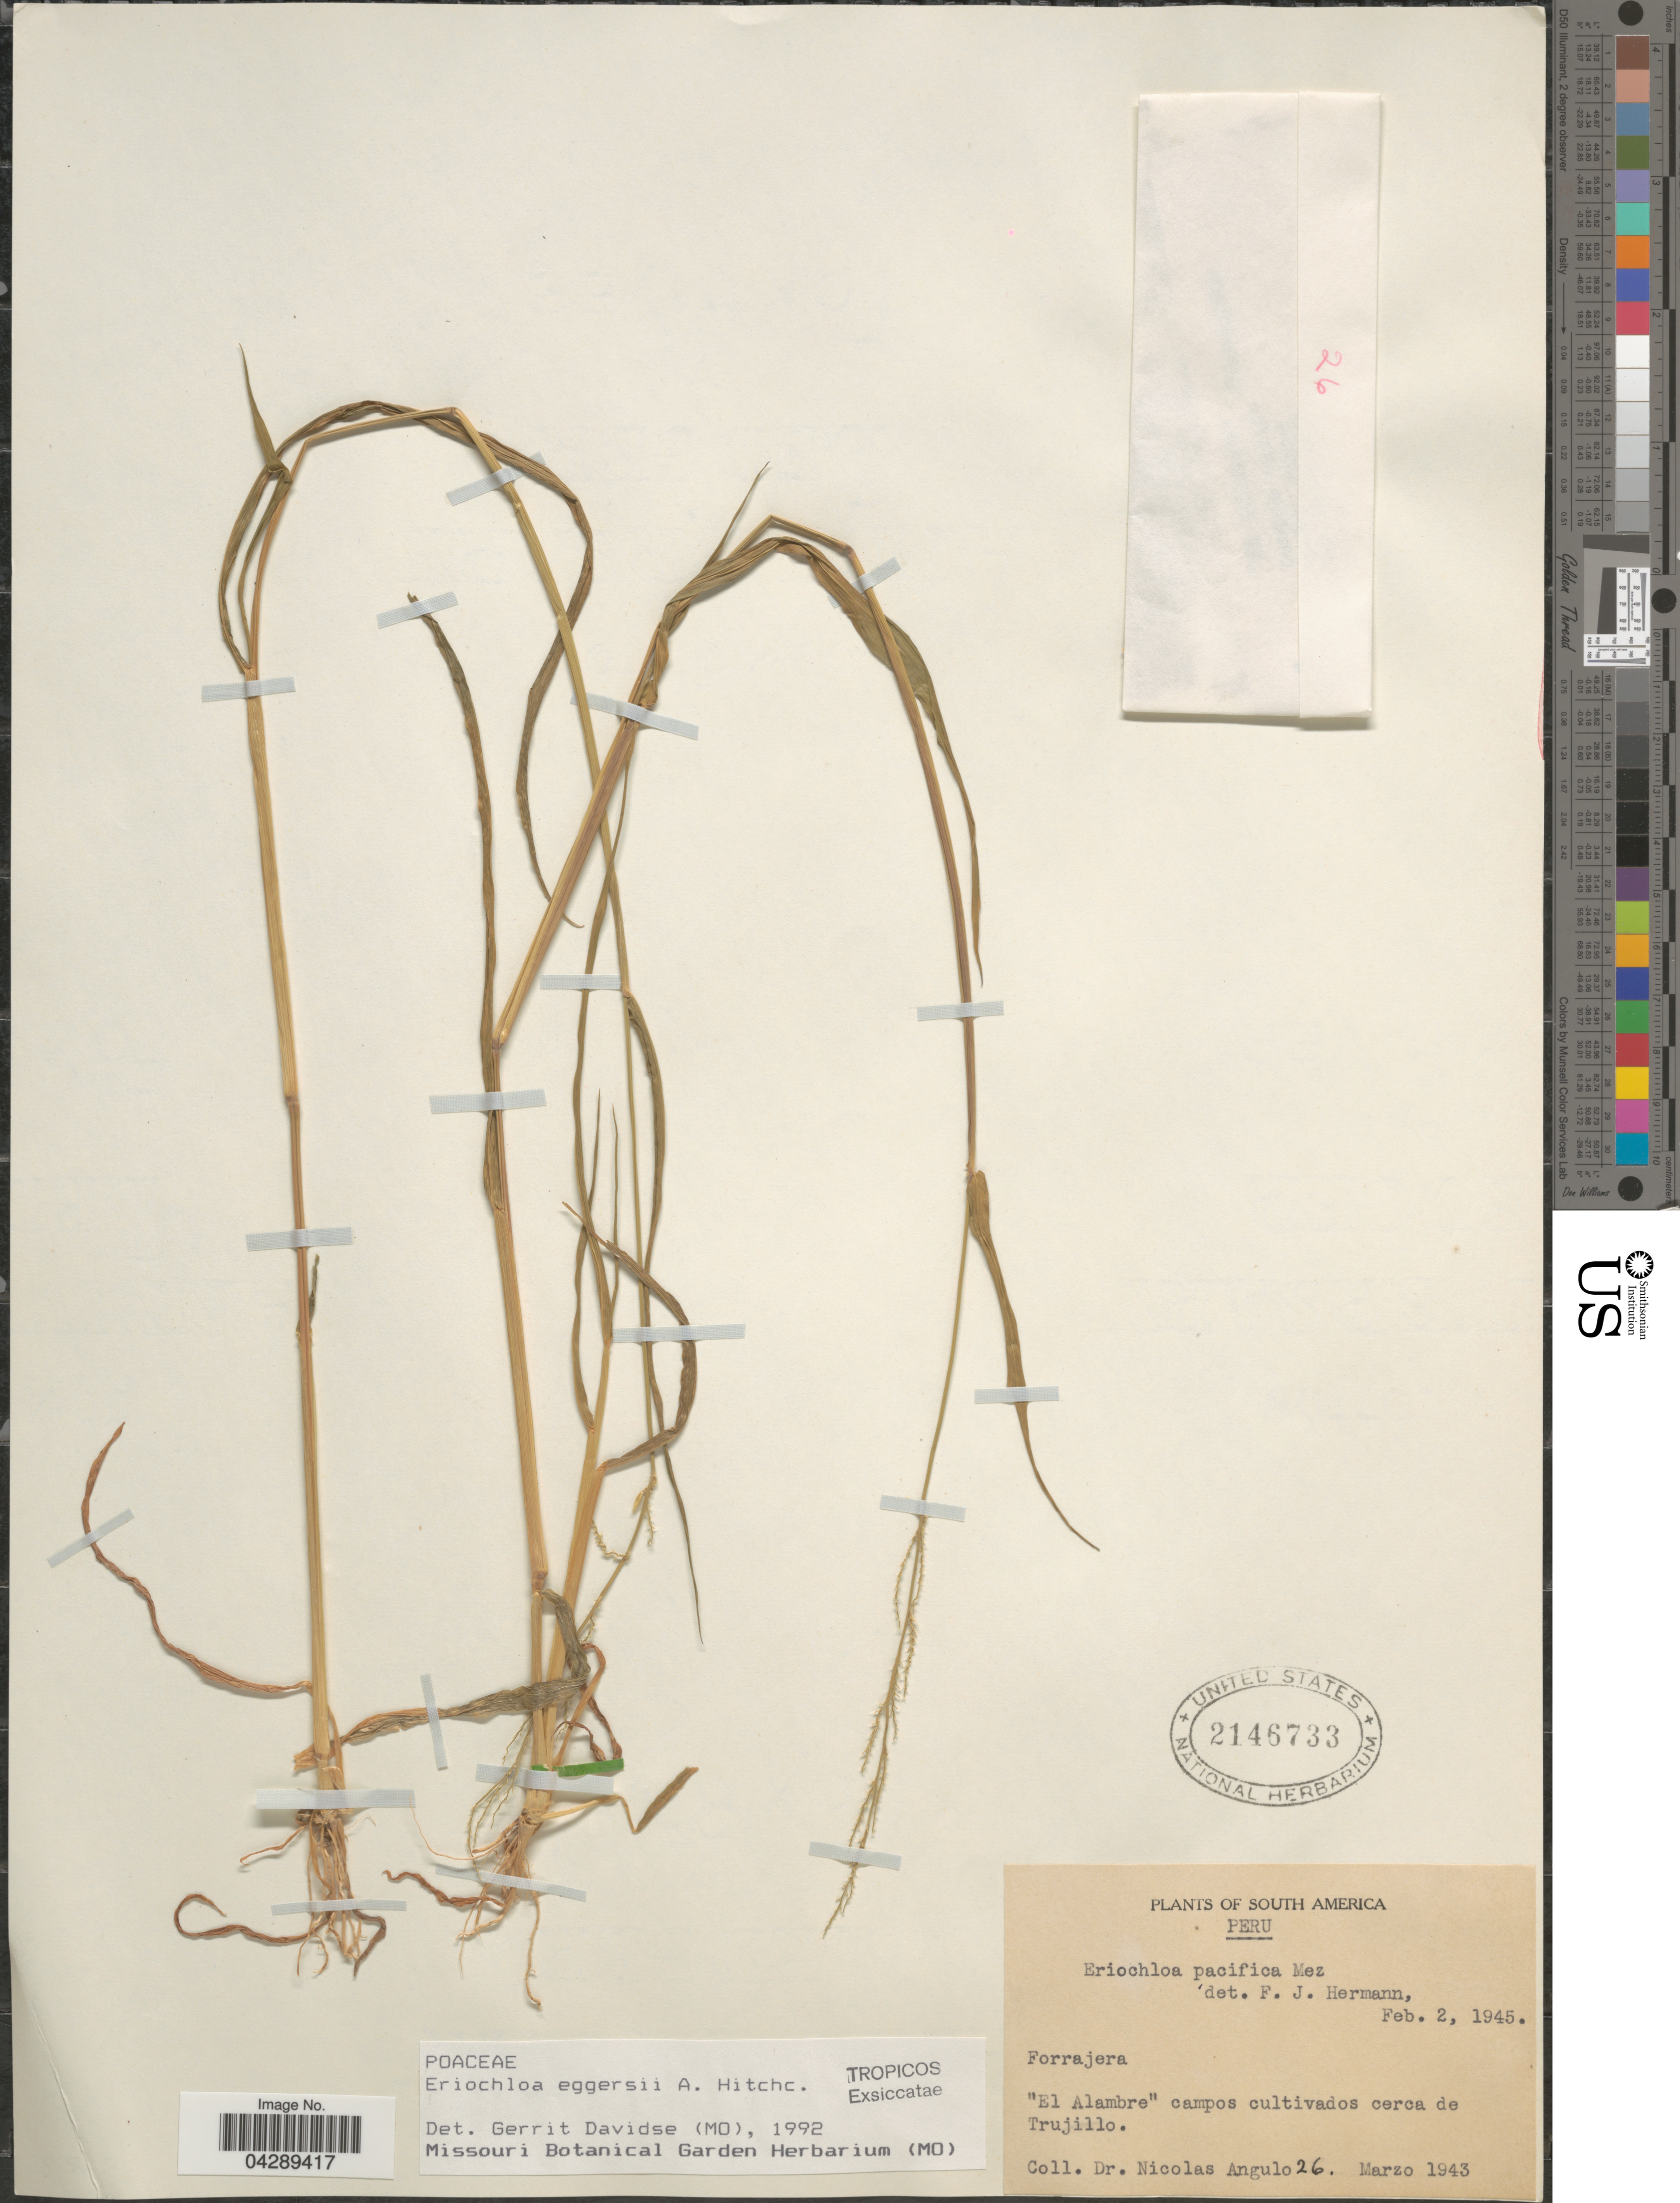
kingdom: Plantae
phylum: Tracheophyta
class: Liliopsida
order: Poales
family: Poaceae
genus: Eriochloa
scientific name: Eriochloa eggersii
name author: Hitchc.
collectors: N. Angulo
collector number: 26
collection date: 1943-03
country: Peru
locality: El Alambre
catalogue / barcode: US 2146733